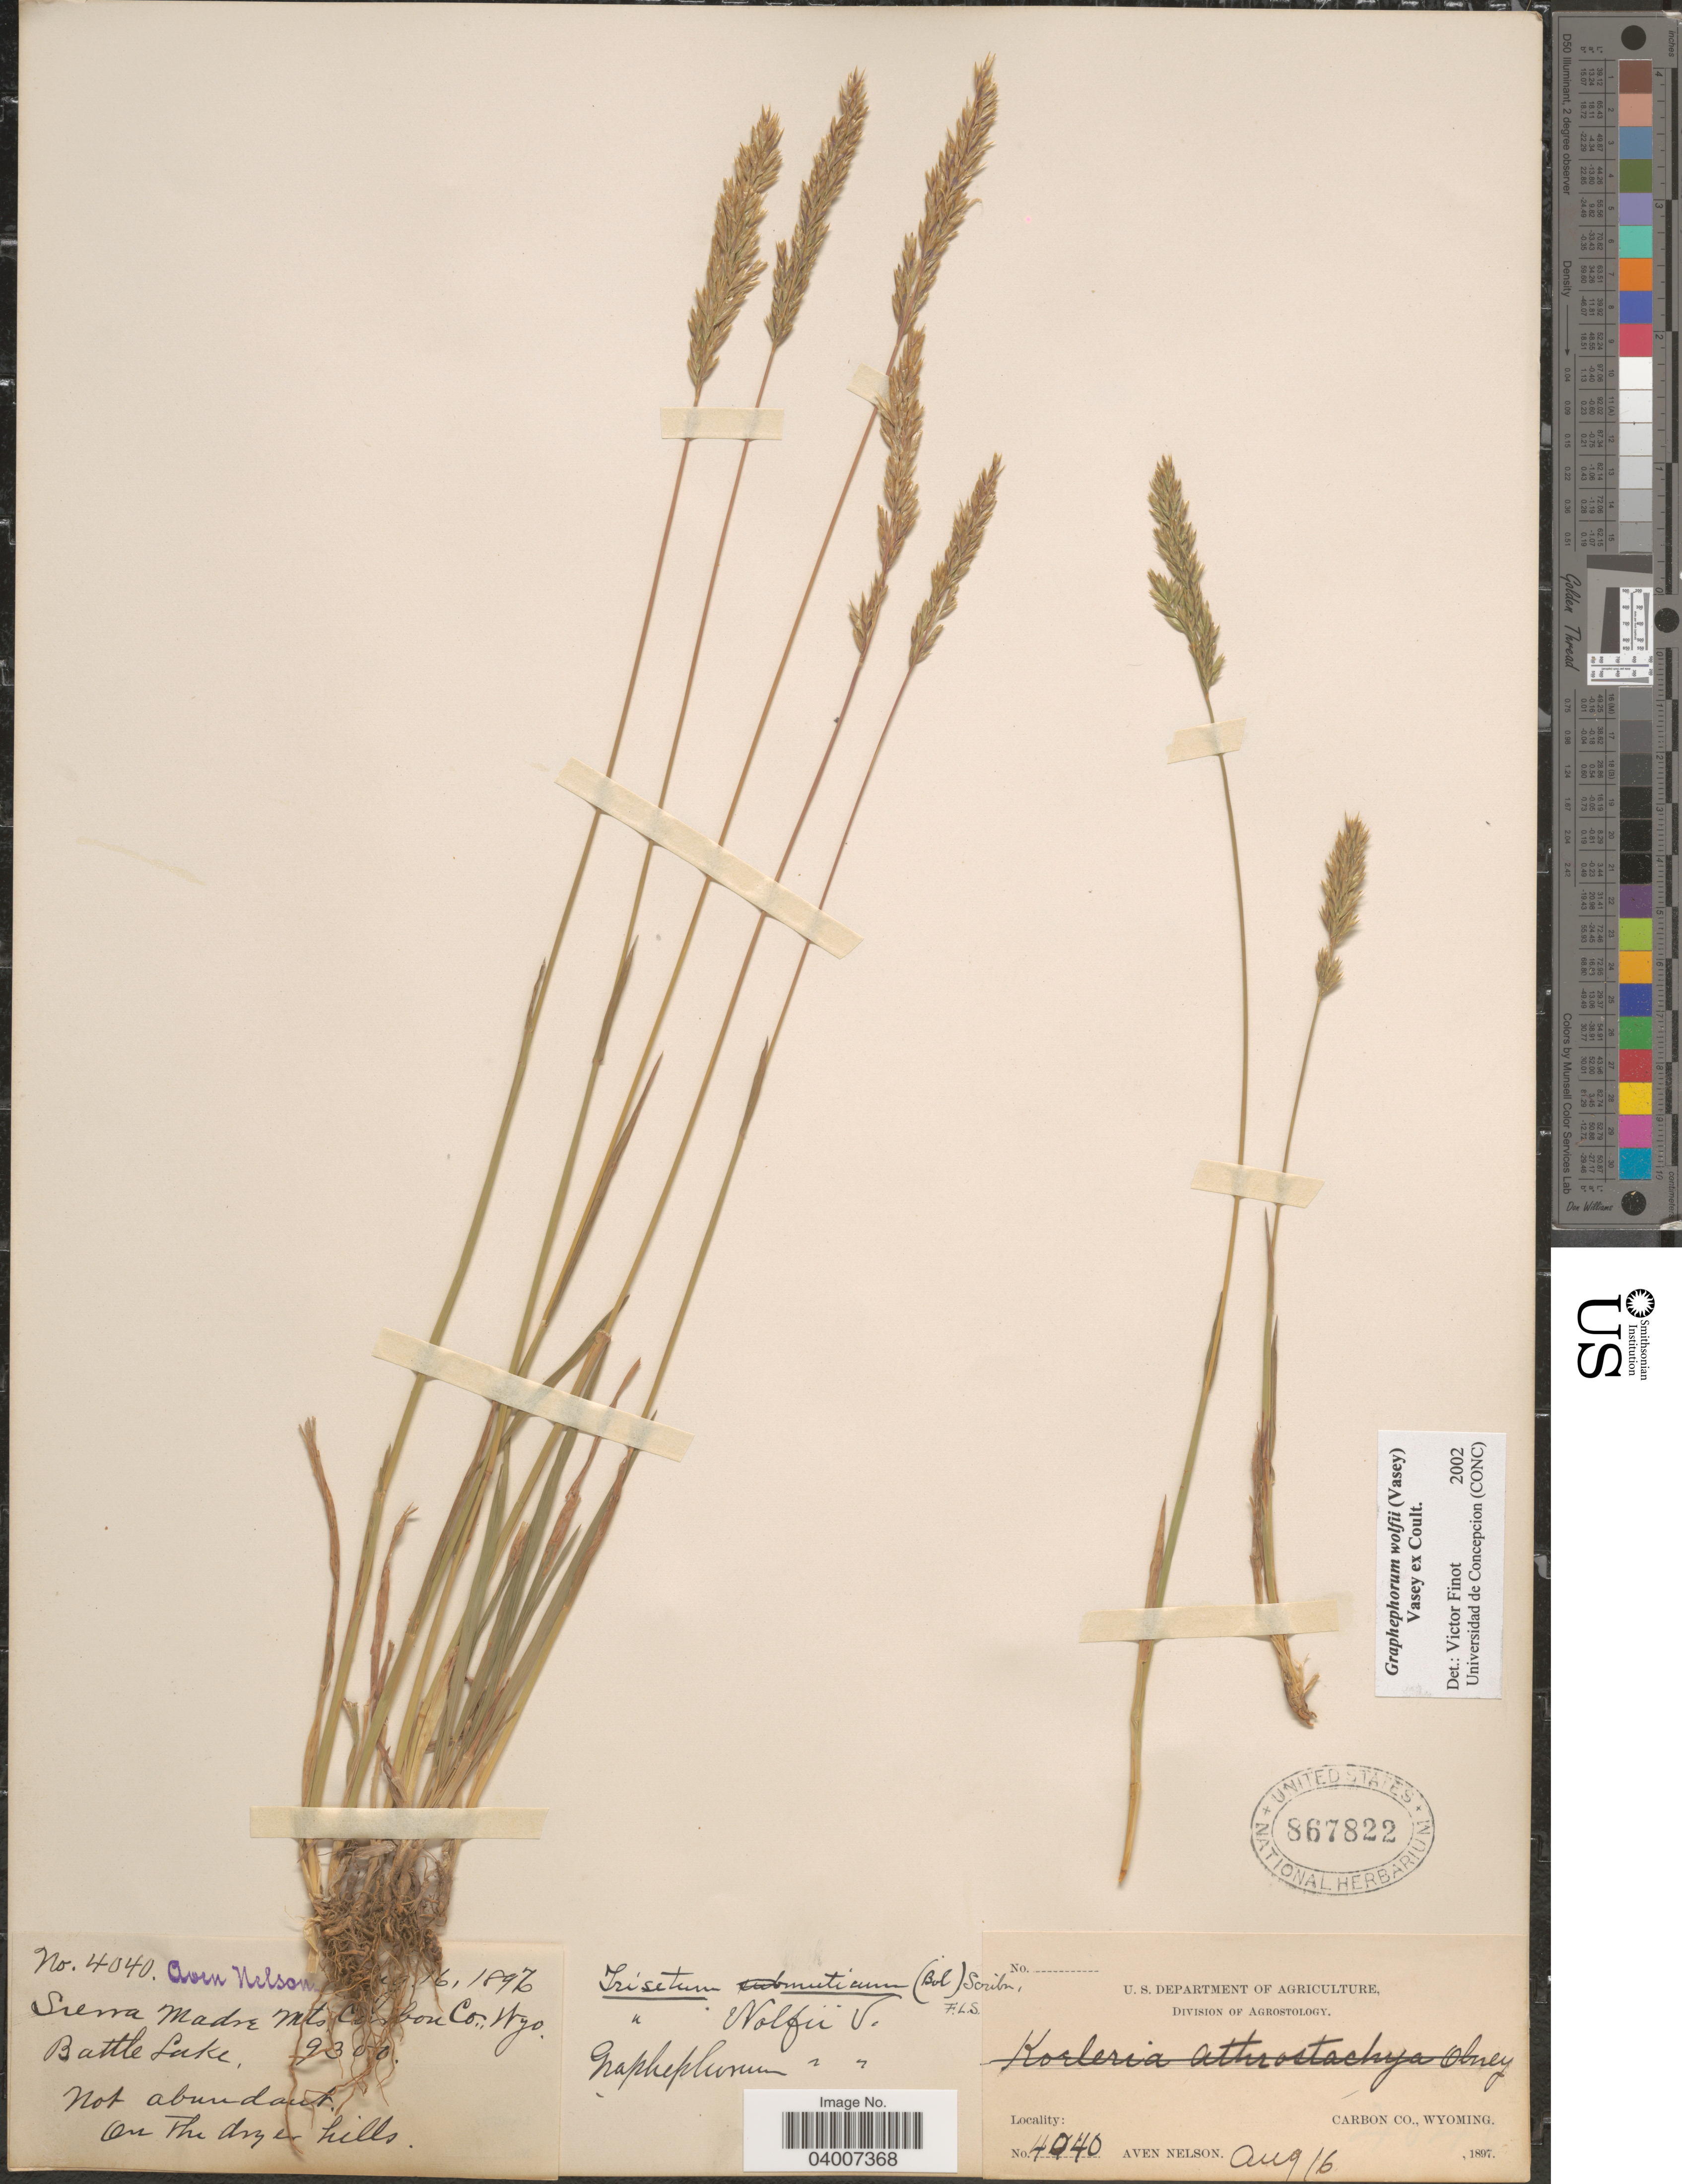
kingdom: Plantae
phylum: Tracheophyta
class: Liliopsida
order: Poales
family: Poaceae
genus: Graphephorum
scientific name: Graphephorum wolfii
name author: (E. Fourn.) Vasey ex Coult.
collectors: A. Nelson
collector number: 4040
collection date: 1897-08-16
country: United States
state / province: Wyoming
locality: Sierra Madre Mts, Carbon Co. Battle Lake.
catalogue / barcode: US 867822